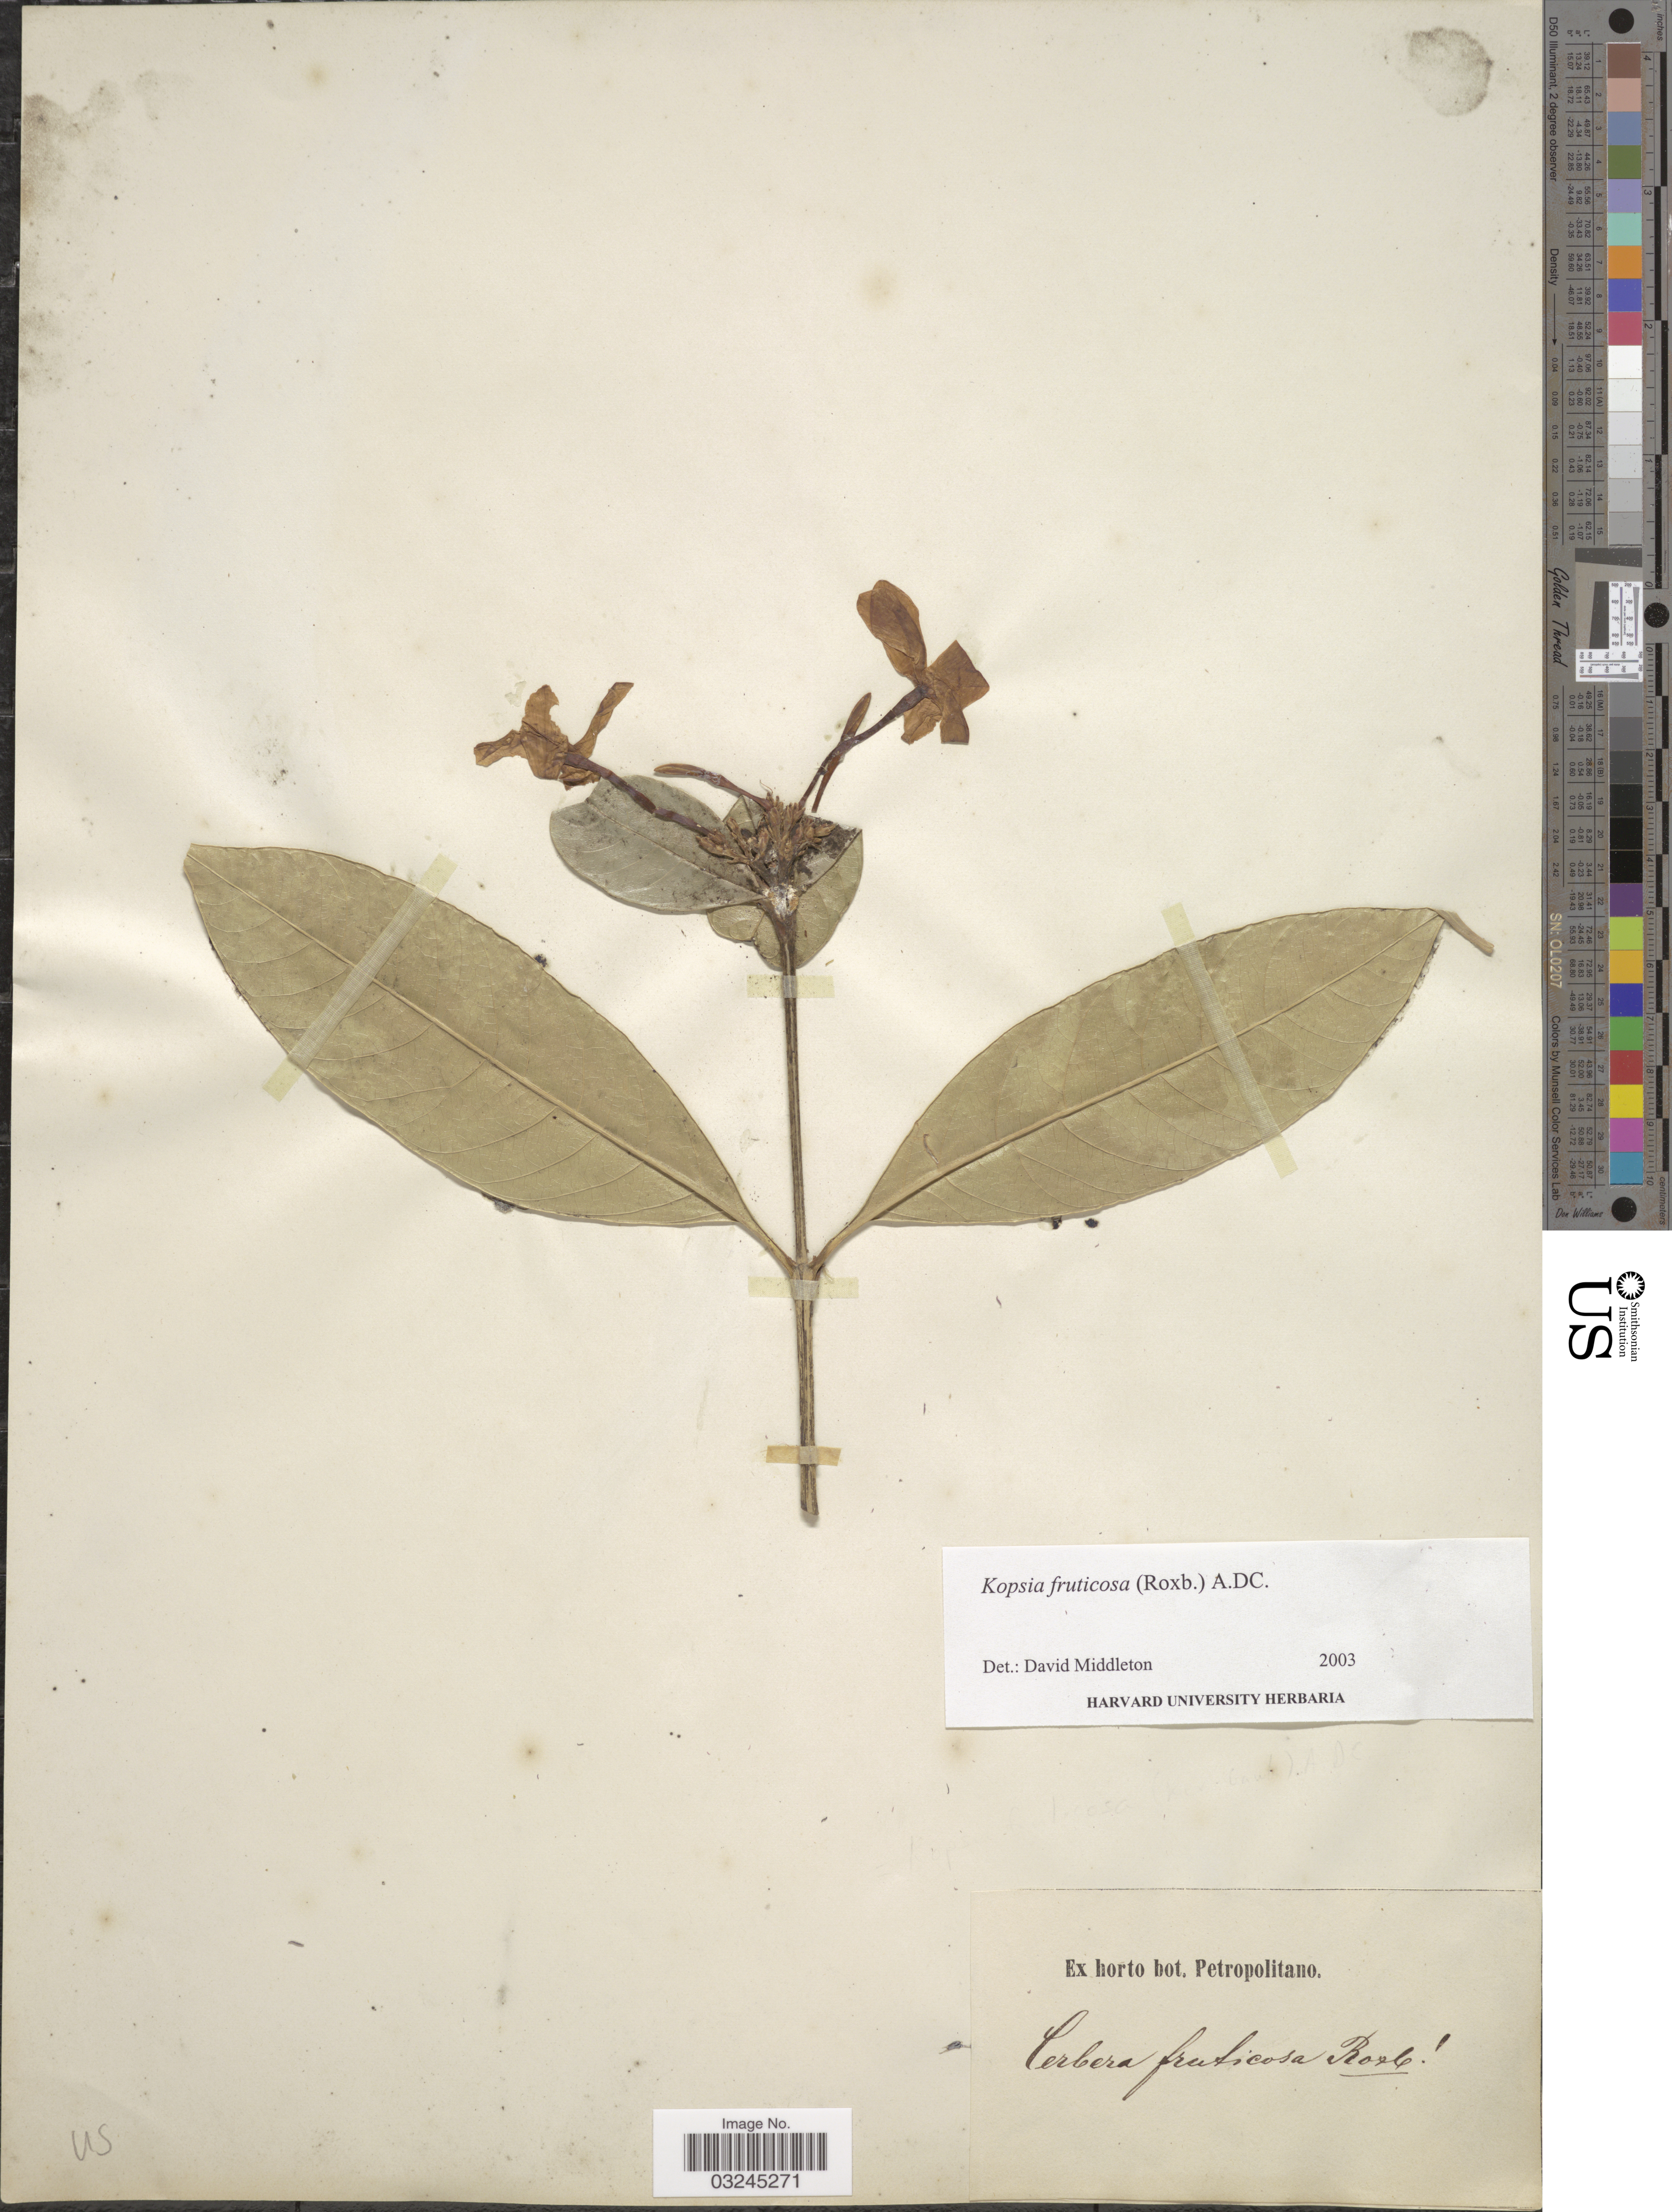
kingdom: Plantae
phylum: Tracheophyta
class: Magnoliopsida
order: Gentianales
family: Apocynaceae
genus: Kopsia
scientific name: Kopsia fruticosa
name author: (Roxb.) A. DC.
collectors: ex Horto Bot. Petropolitano